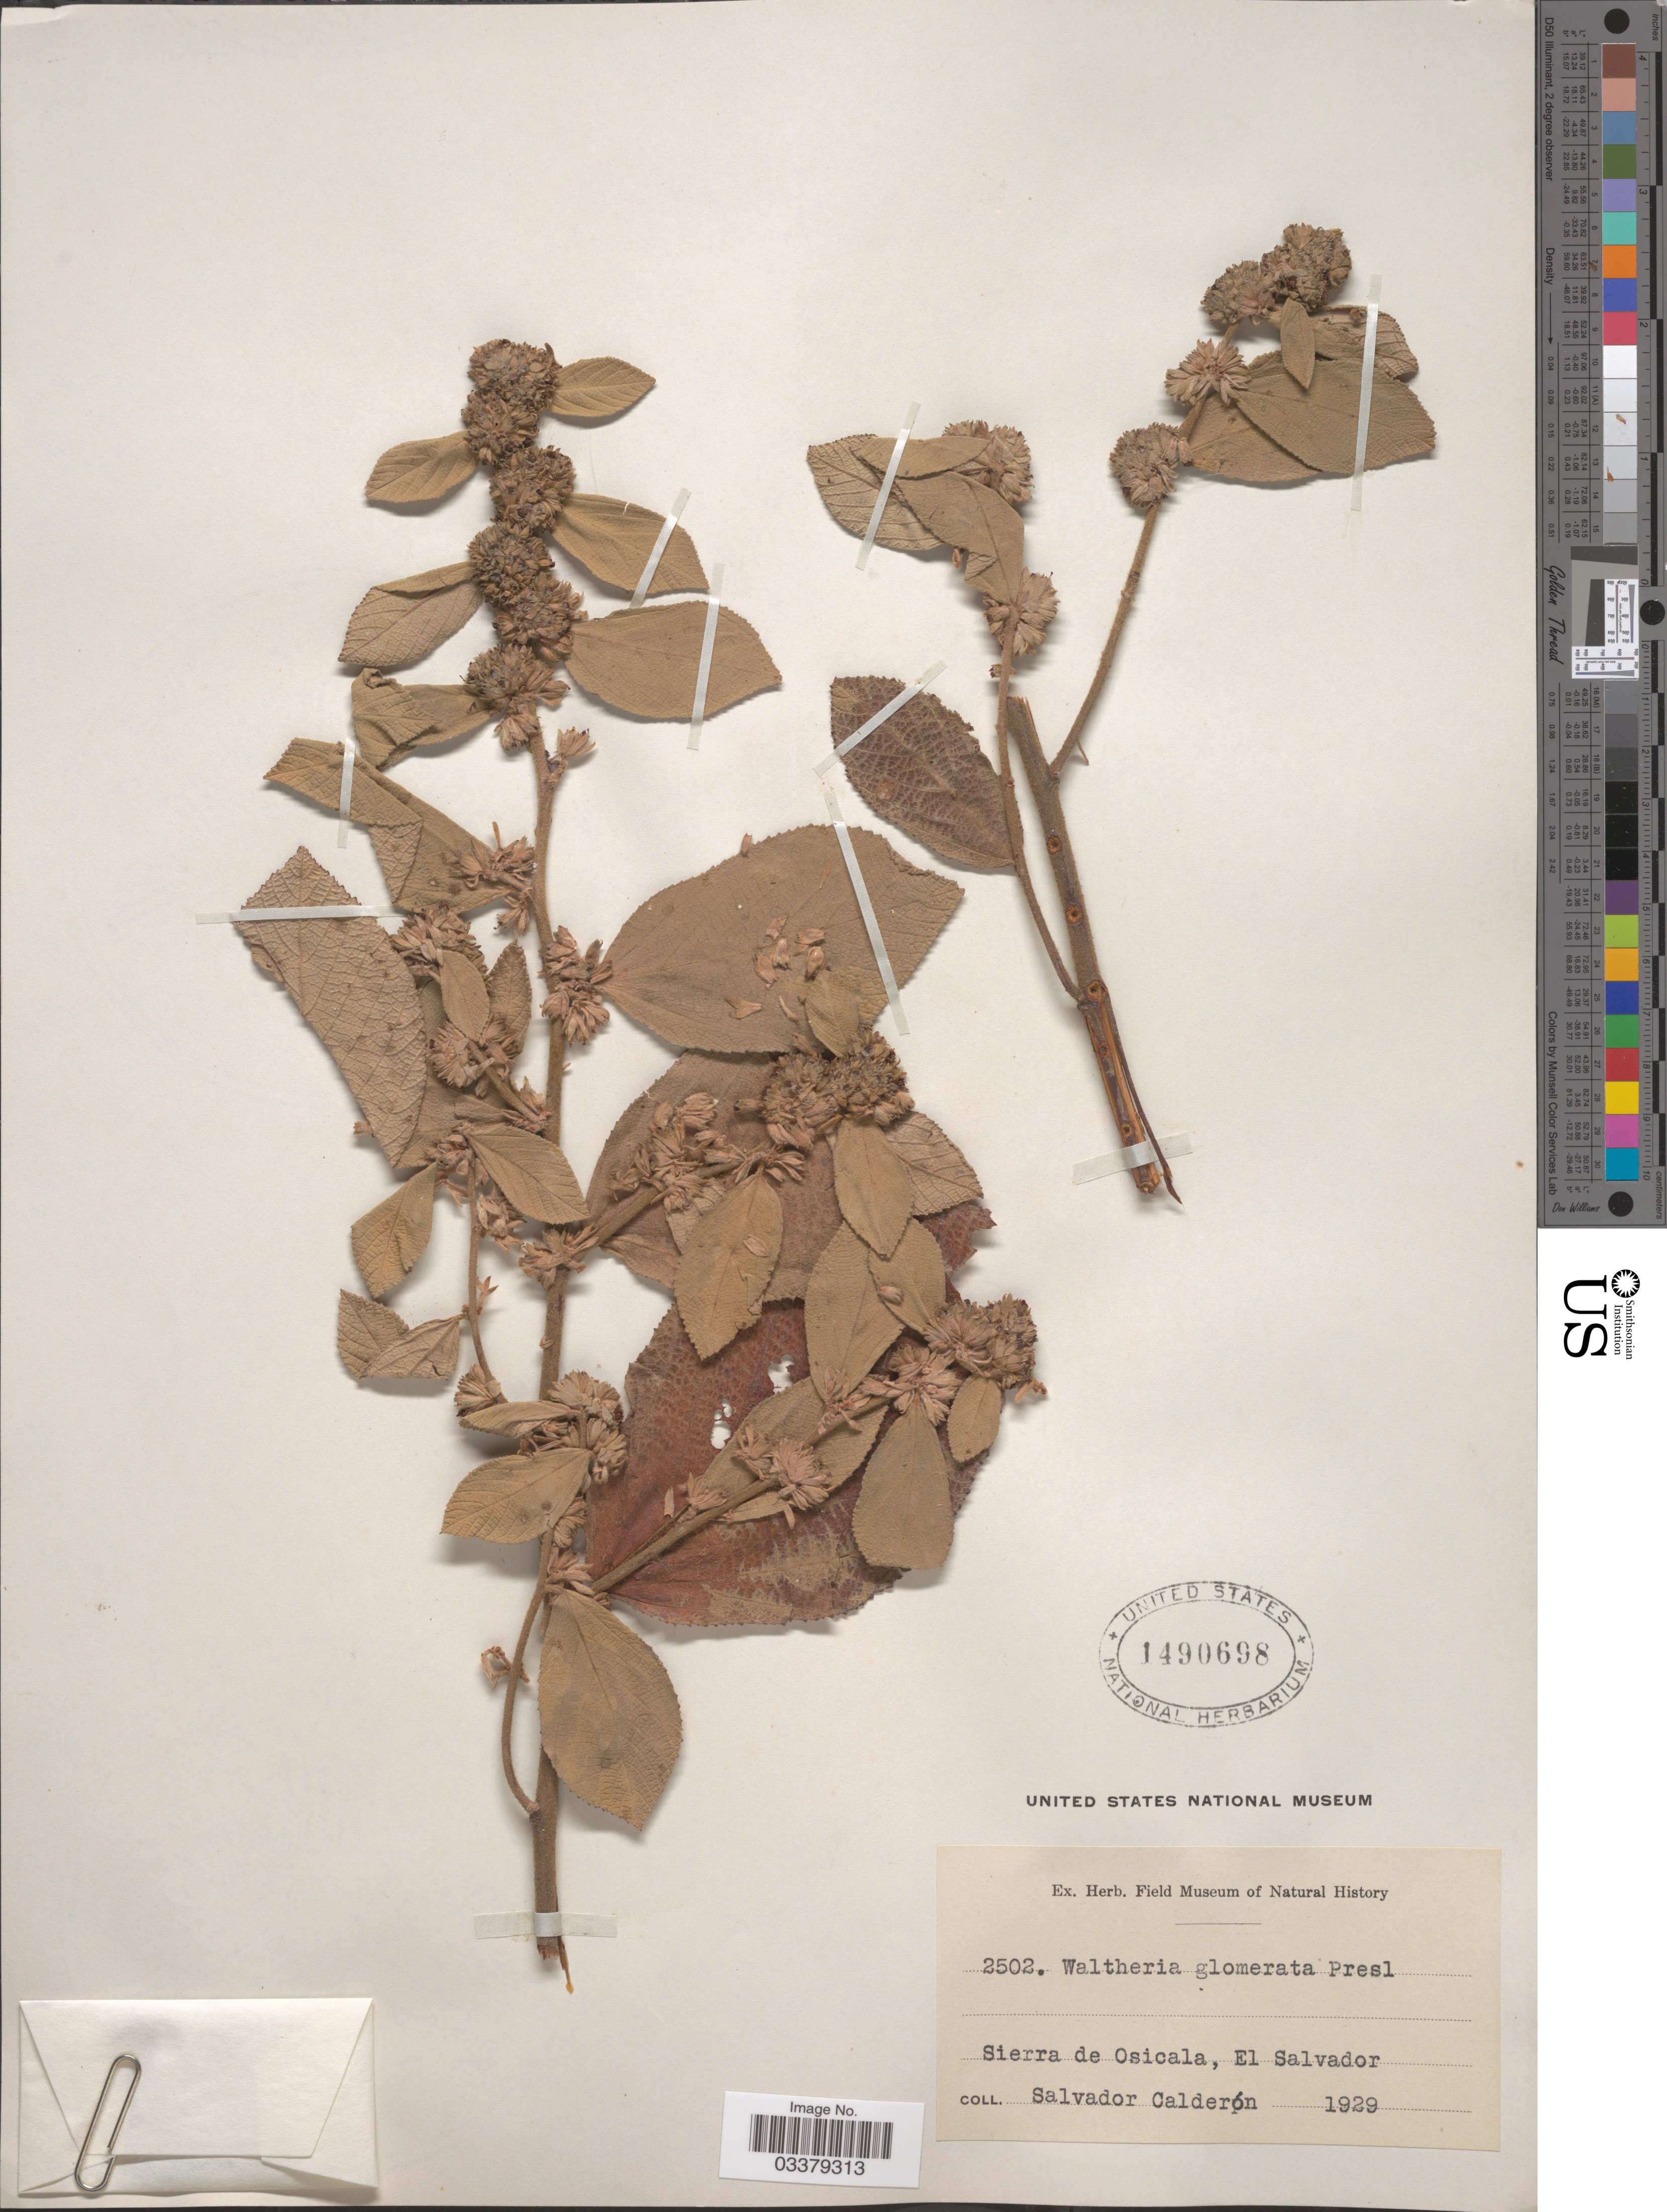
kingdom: Plantae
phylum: Tracheophyta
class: Magnoliopsida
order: Malvales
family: Malvaceae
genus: Waltheria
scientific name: Waltheria glomerata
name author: C. Presl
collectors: S. Calderón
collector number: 2502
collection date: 1929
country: El Salvador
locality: Sierra de Osicala.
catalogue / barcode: US 1490698